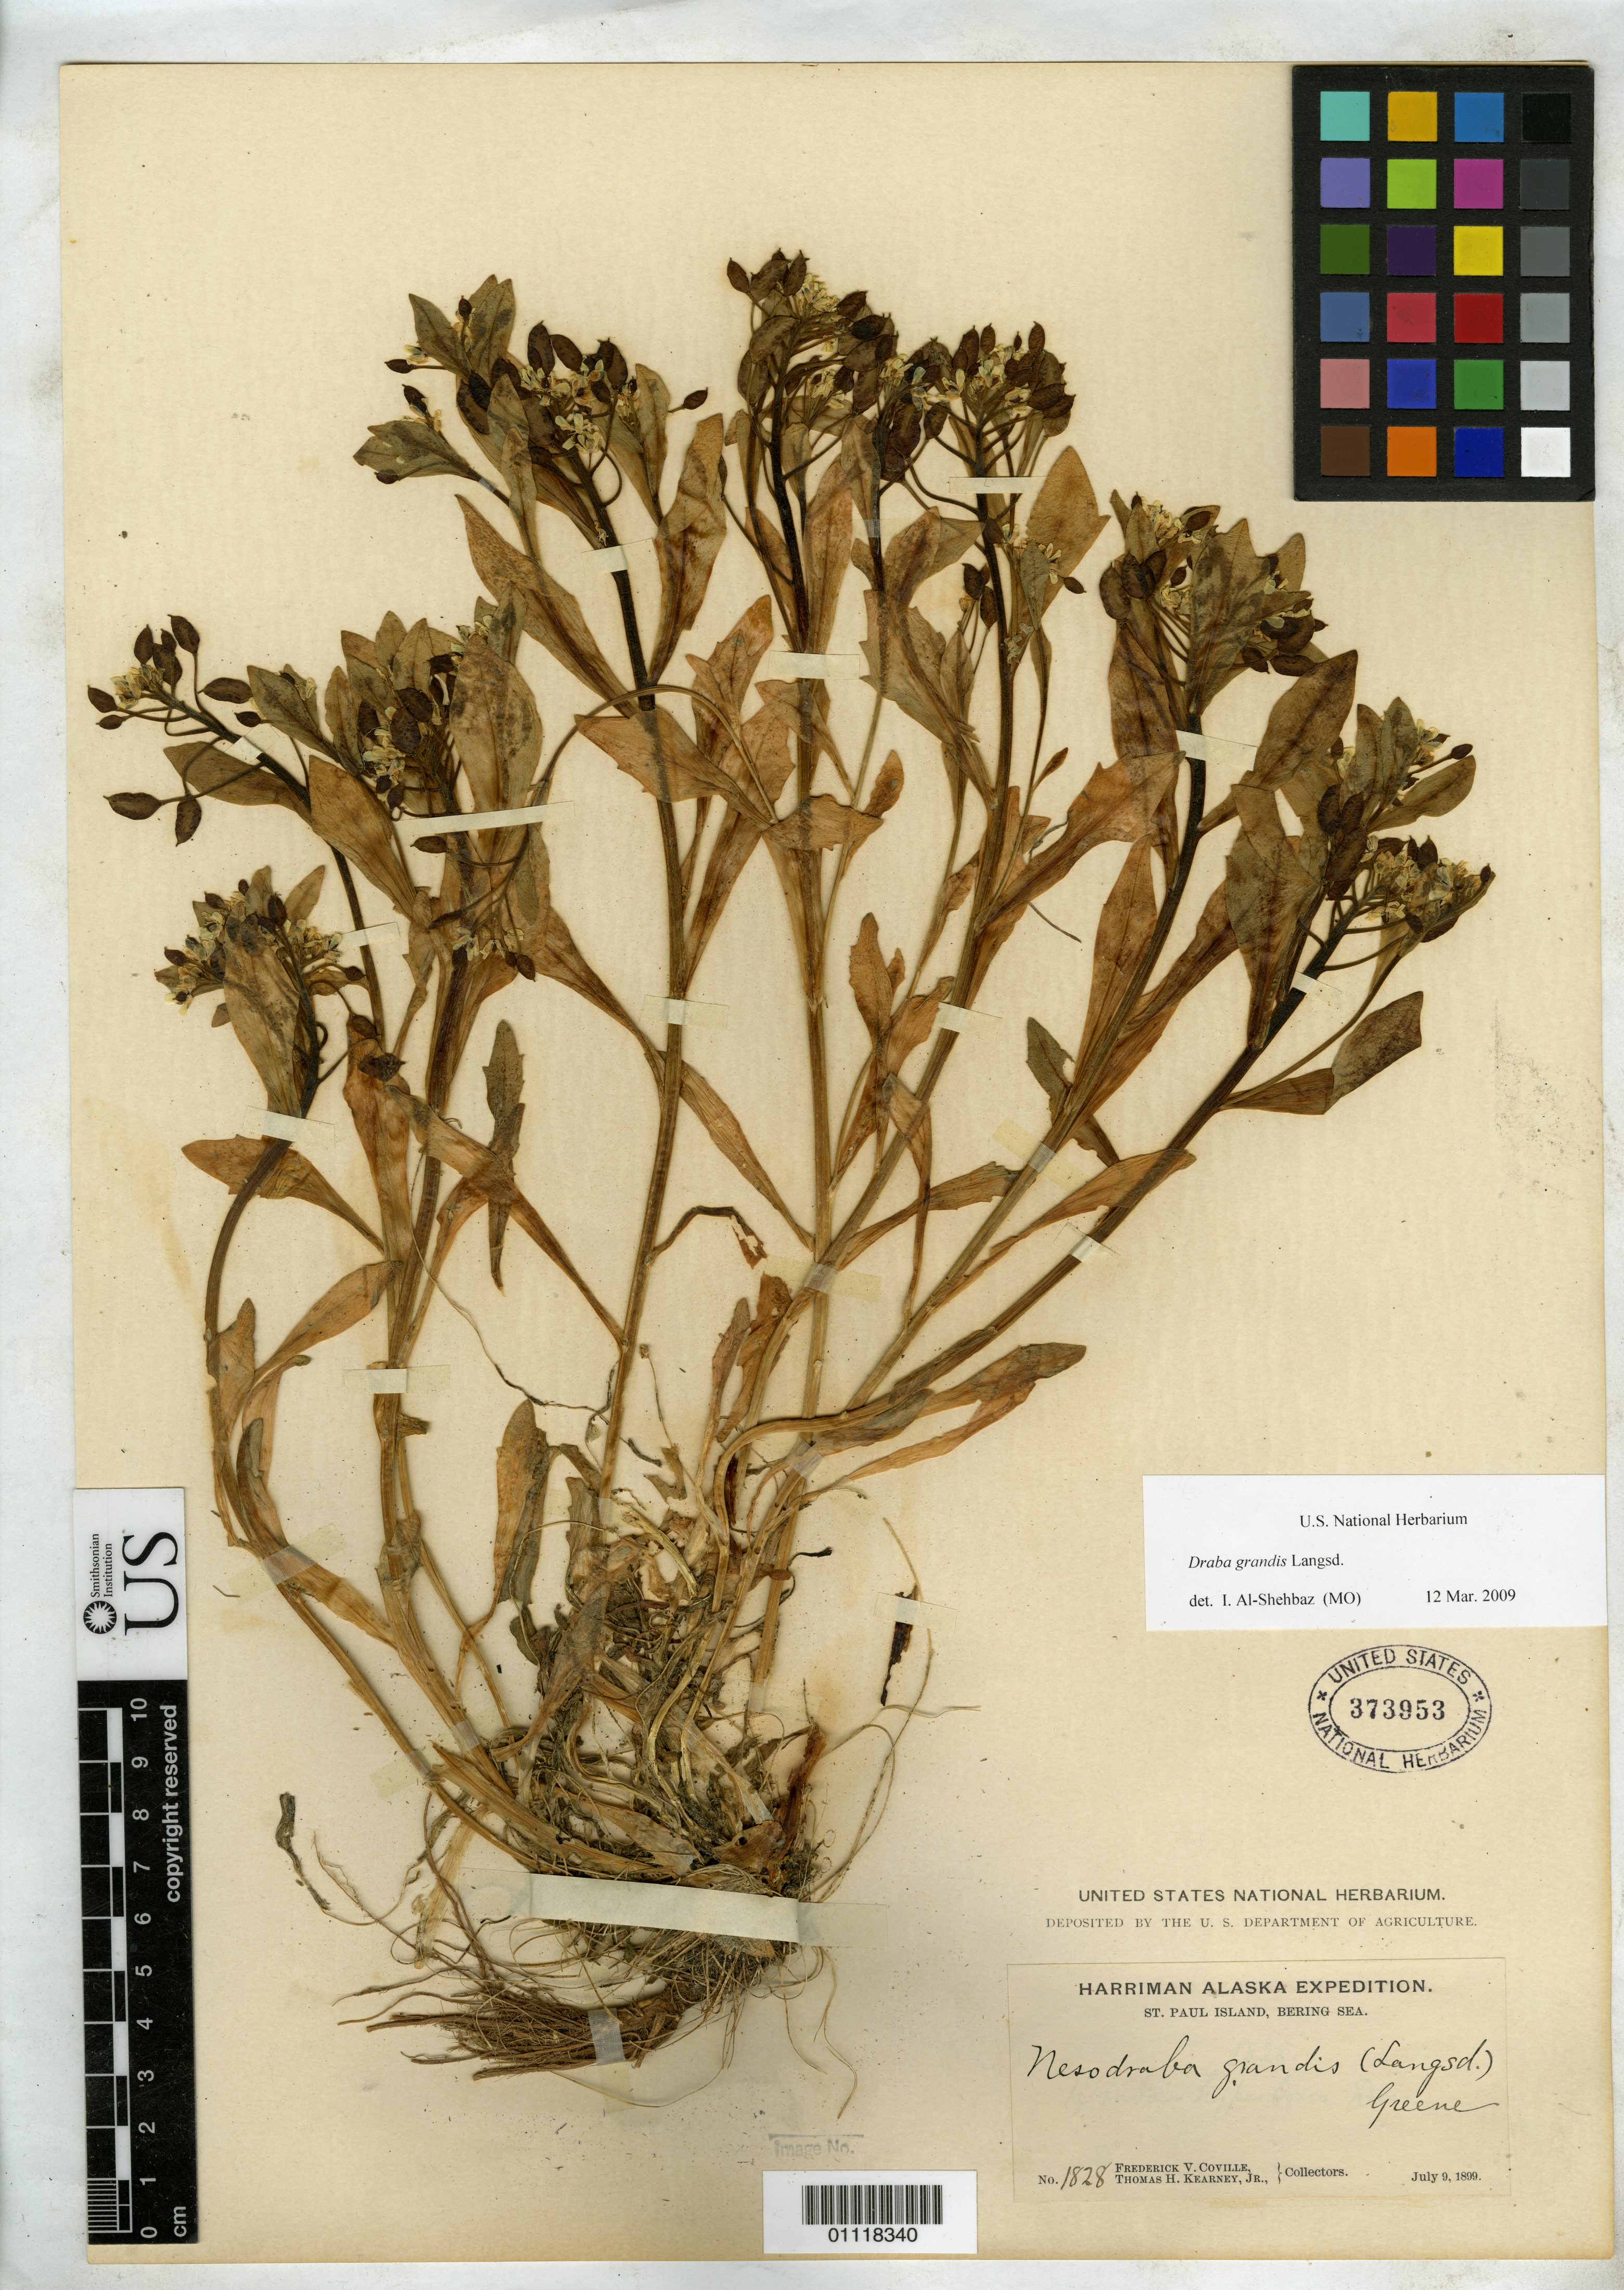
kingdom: Plantae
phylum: Tracheophyta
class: Magnoliopsida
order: Brassicales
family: Brassicaceae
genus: Draba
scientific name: Draba grandis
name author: Langsd. ex DC.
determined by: Al-Shehbaz, I. A., (MO), Missouri Botanical Garden (UNITED STATES)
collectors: F. V. Coville & T. H. Kearney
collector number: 1828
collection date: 1899-07-09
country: United States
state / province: Alaska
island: St. Paul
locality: St. Paul Island, Bering Sea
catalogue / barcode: US 373953